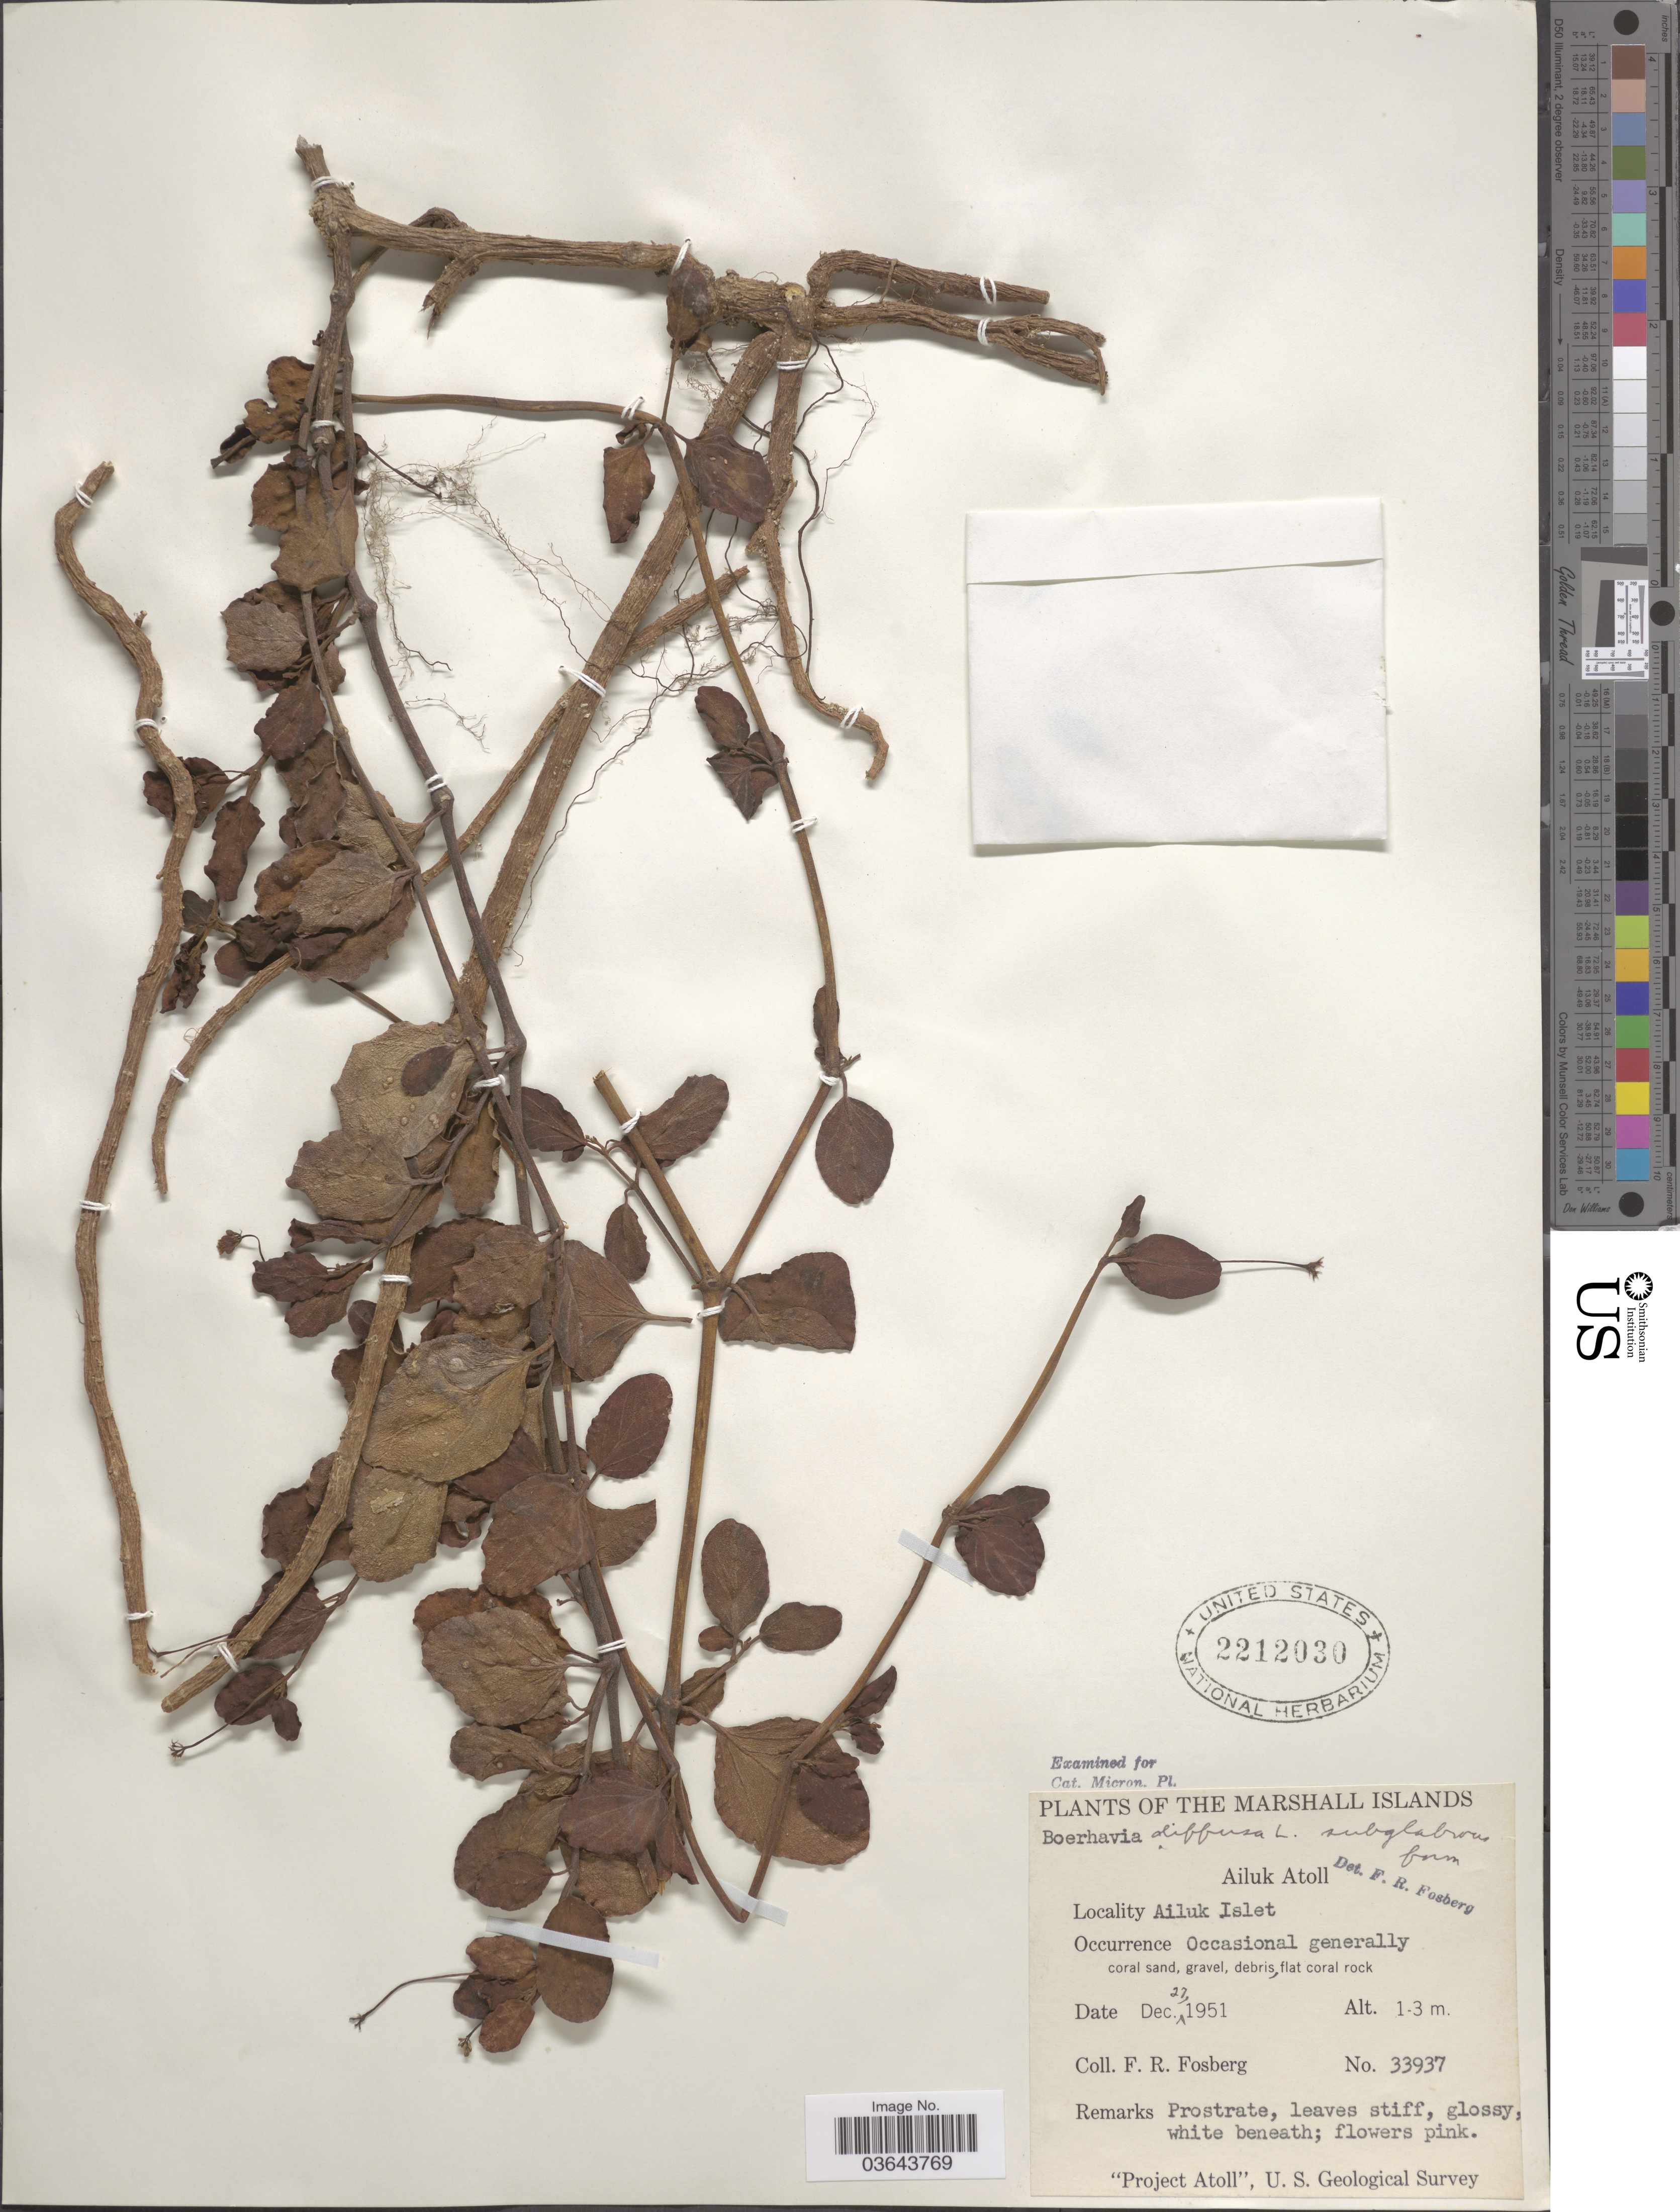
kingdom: Plantae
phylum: Tracheophyta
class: Magnoliopsida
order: Caryophyllales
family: Nyctaginaceae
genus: Boerhavia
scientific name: Boerhavia tetrandra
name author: G. Forst.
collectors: F. R. Fosberg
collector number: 33937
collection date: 1951-12-27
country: Marshall Islands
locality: Ailuk Atoll. Ailuk Islet.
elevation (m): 1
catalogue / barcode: US 2212030